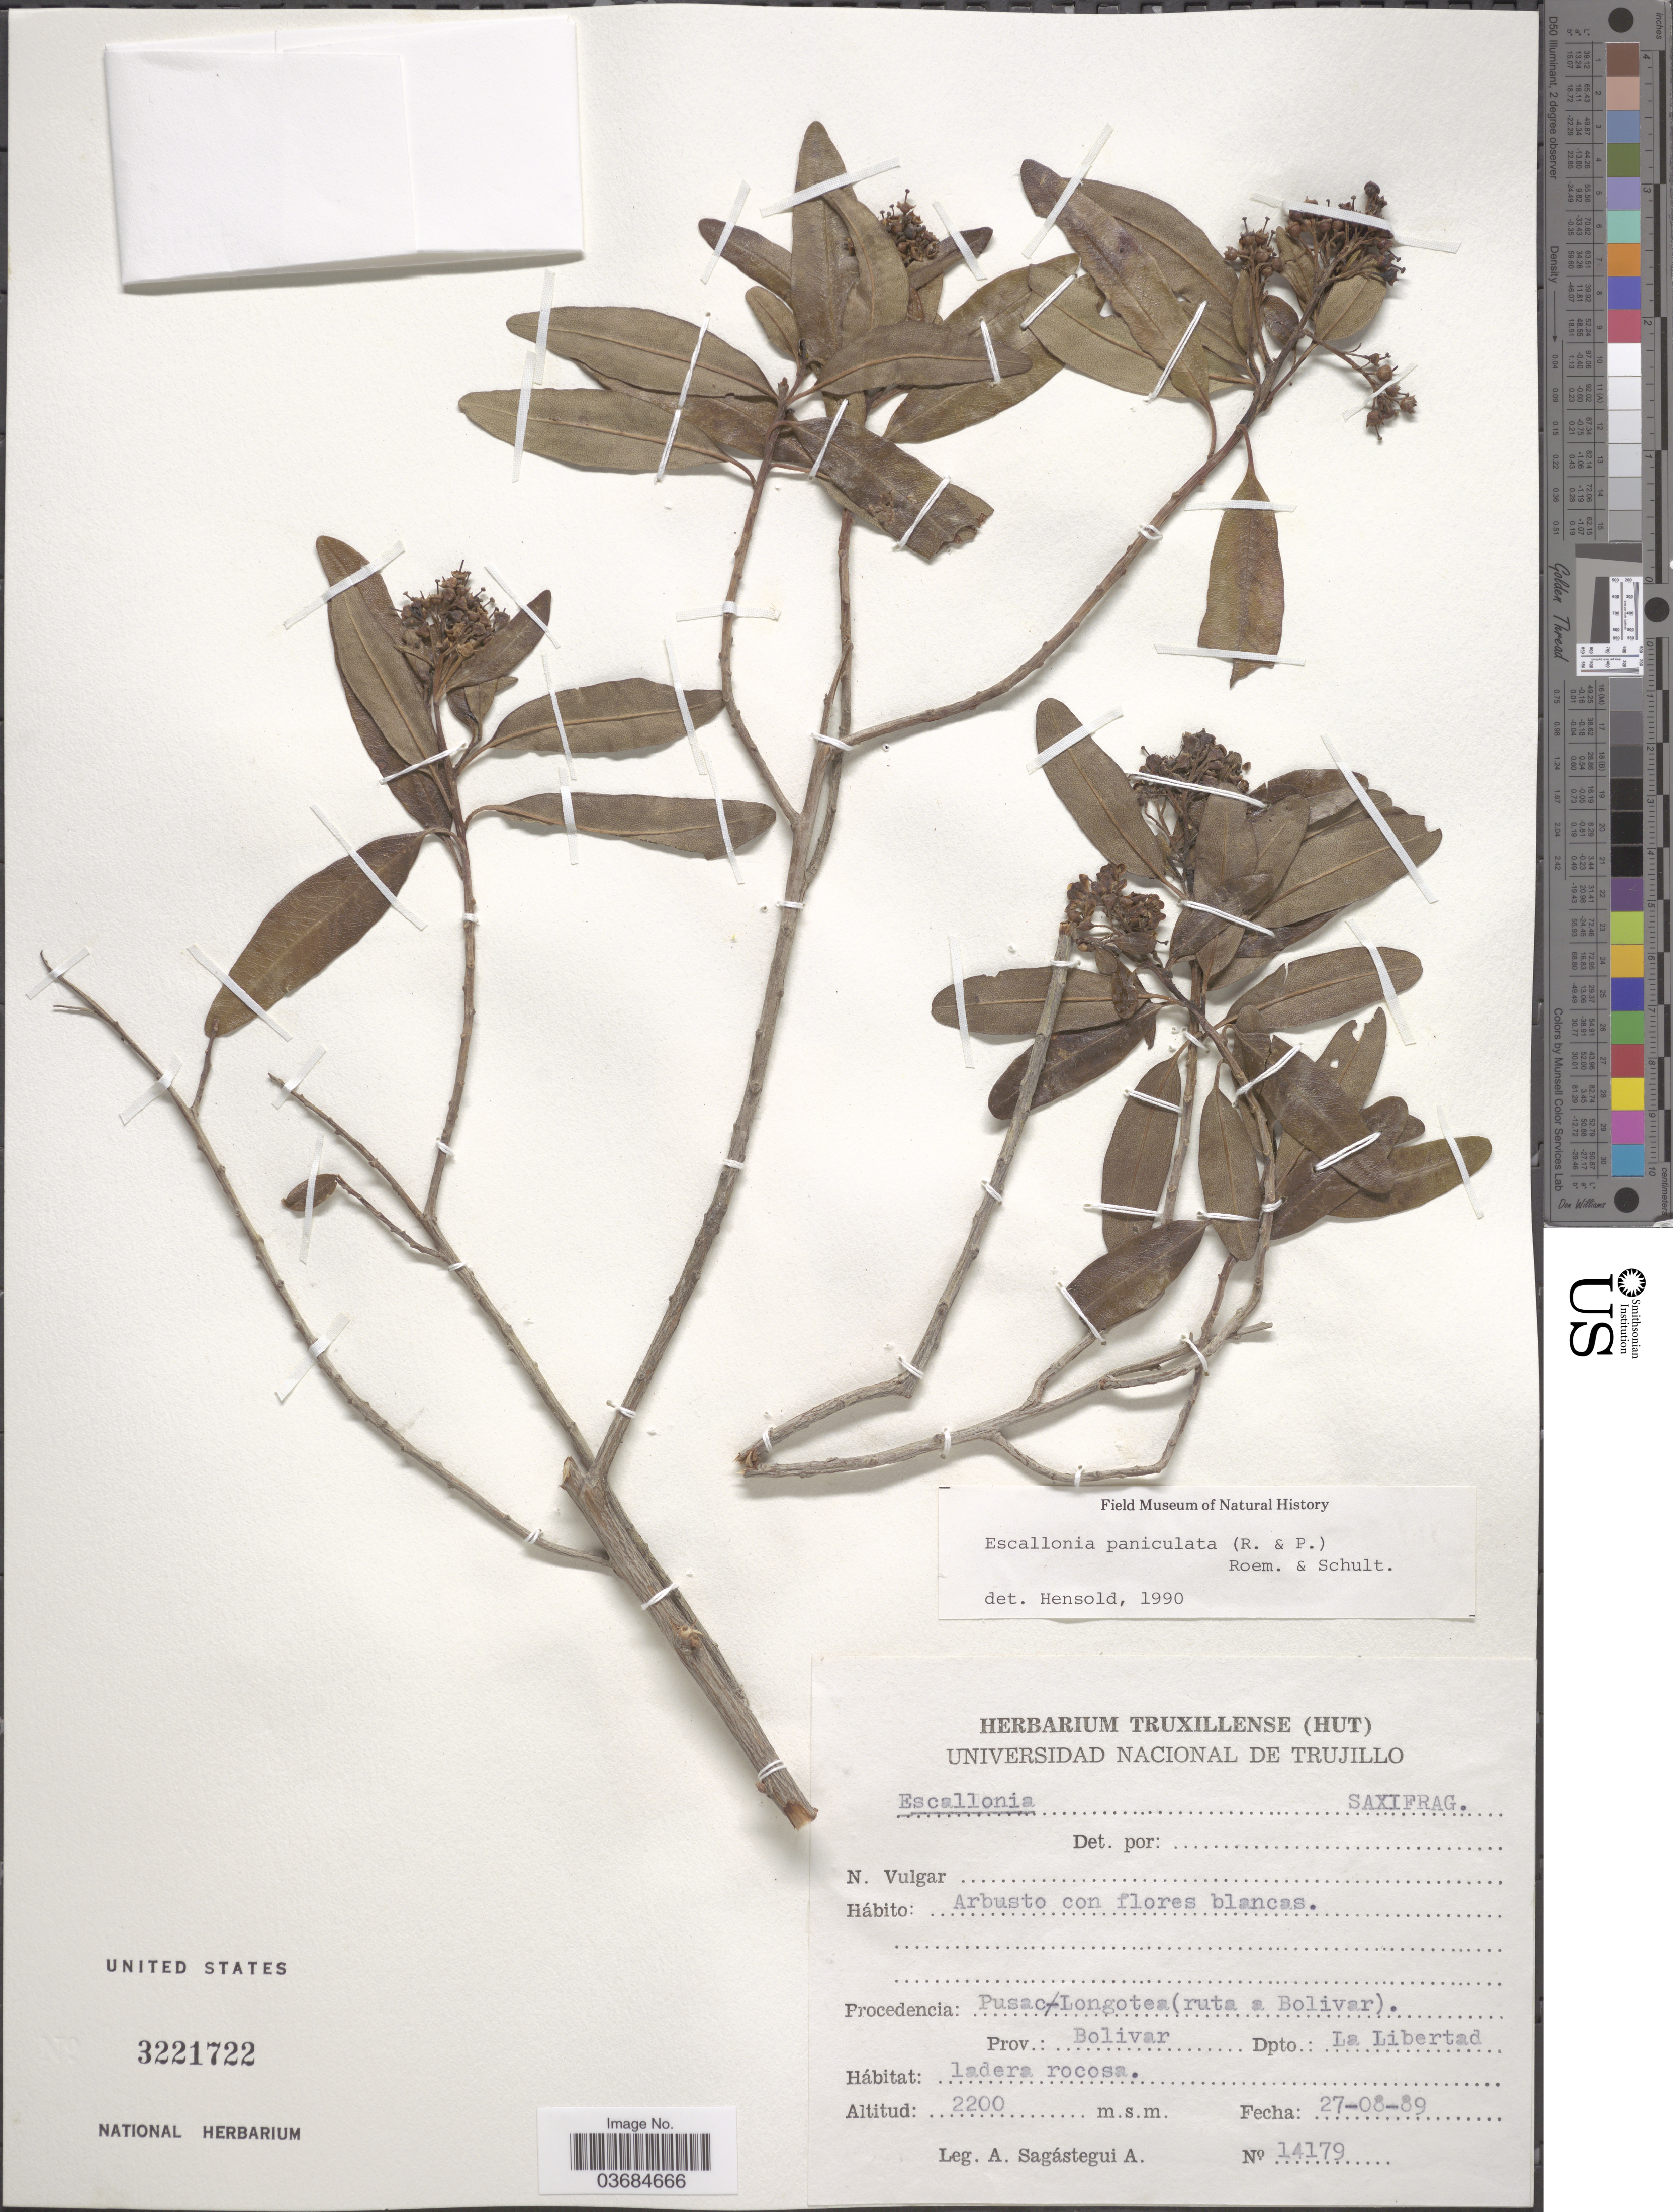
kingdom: Plantae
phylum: Tracheophyta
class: Magnoliopsida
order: Escalloniales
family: Escalloniaceae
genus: Escallonia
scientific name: Escallonia paniculata var. paniculata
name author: (Ruiz & Pav.) Roem. & Schult.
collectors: A. Sagástegui A.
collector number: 14179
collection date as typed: Transcribed d/m/y: 27/8/89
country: Venezuela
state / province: Bolivar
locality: Procedencia: Pusac/Longotea (ruta a Bolivar). Dpto.: La Libertad.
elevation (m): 2200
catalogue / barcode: US 3221722